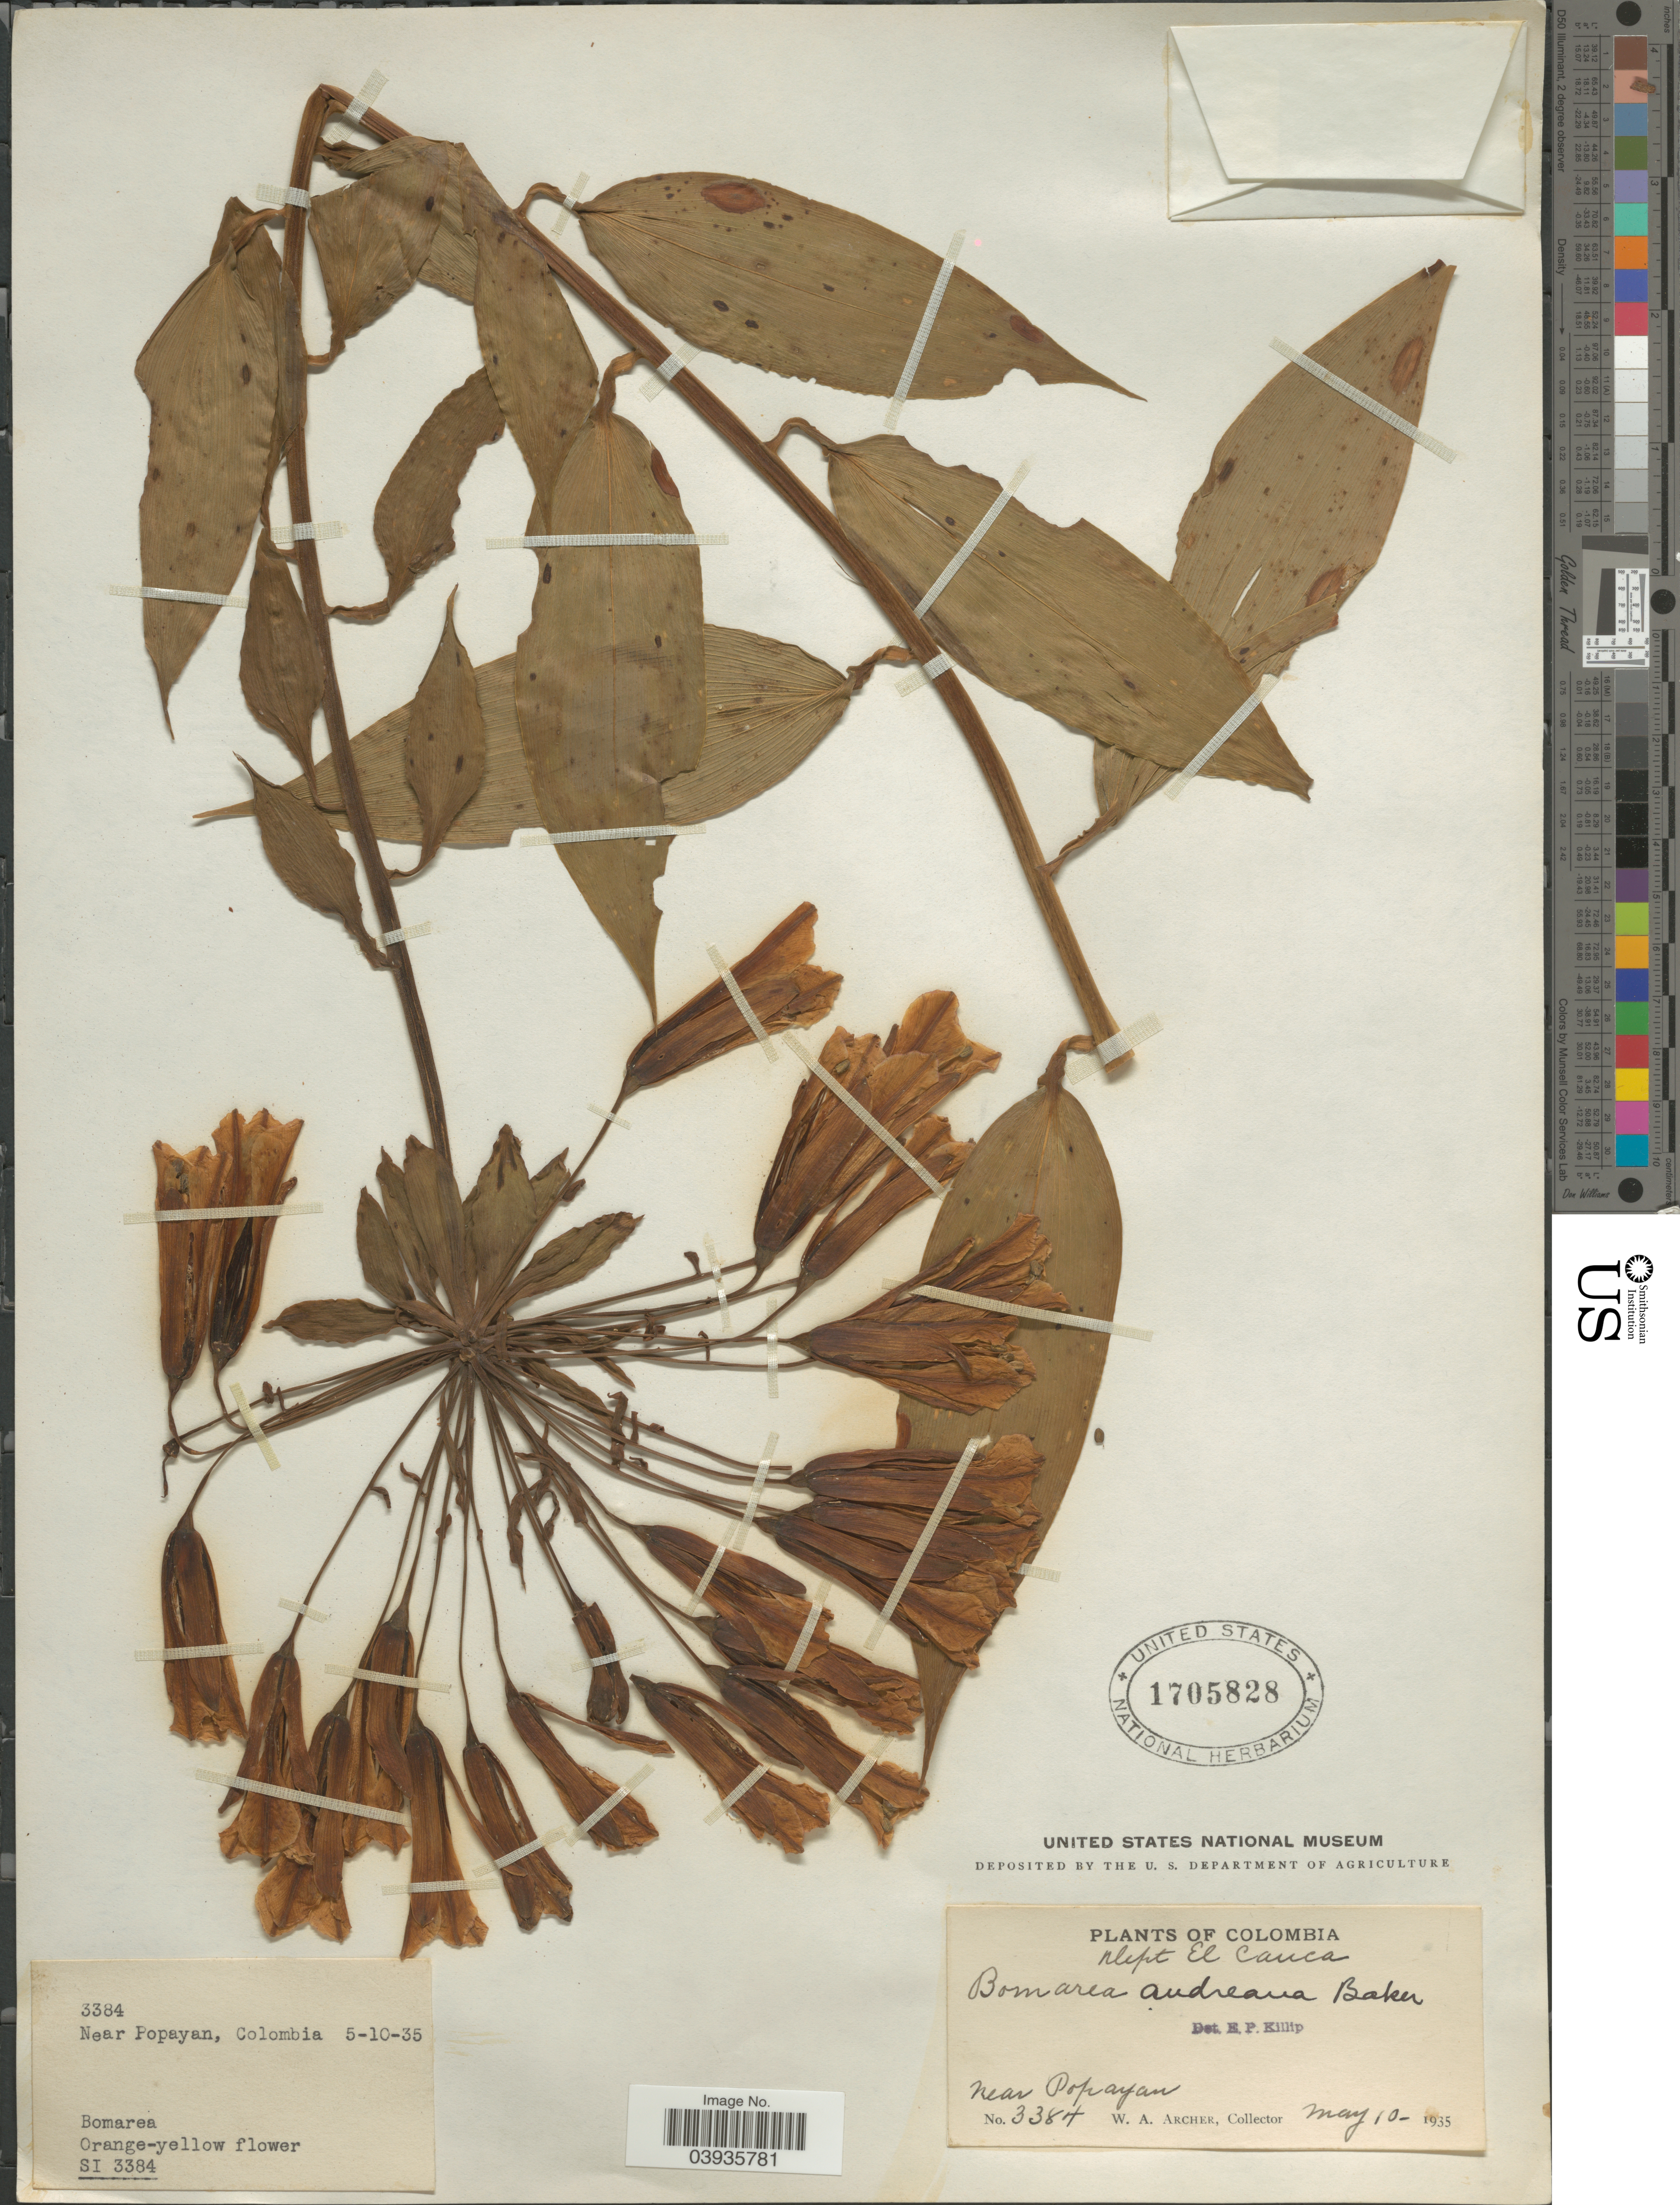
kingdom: Plantae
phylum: Tracheophyta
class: Liliopsida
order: Liliales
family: Alstroemeriaceae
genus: Bomarea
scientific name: Bomarea andreana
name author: Baker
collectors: W. Archer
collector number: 3384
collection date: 1935-05-10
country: Colombia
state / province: Cauca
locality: Dept El Cauca. Near Popayan.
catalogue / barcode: US 1705828